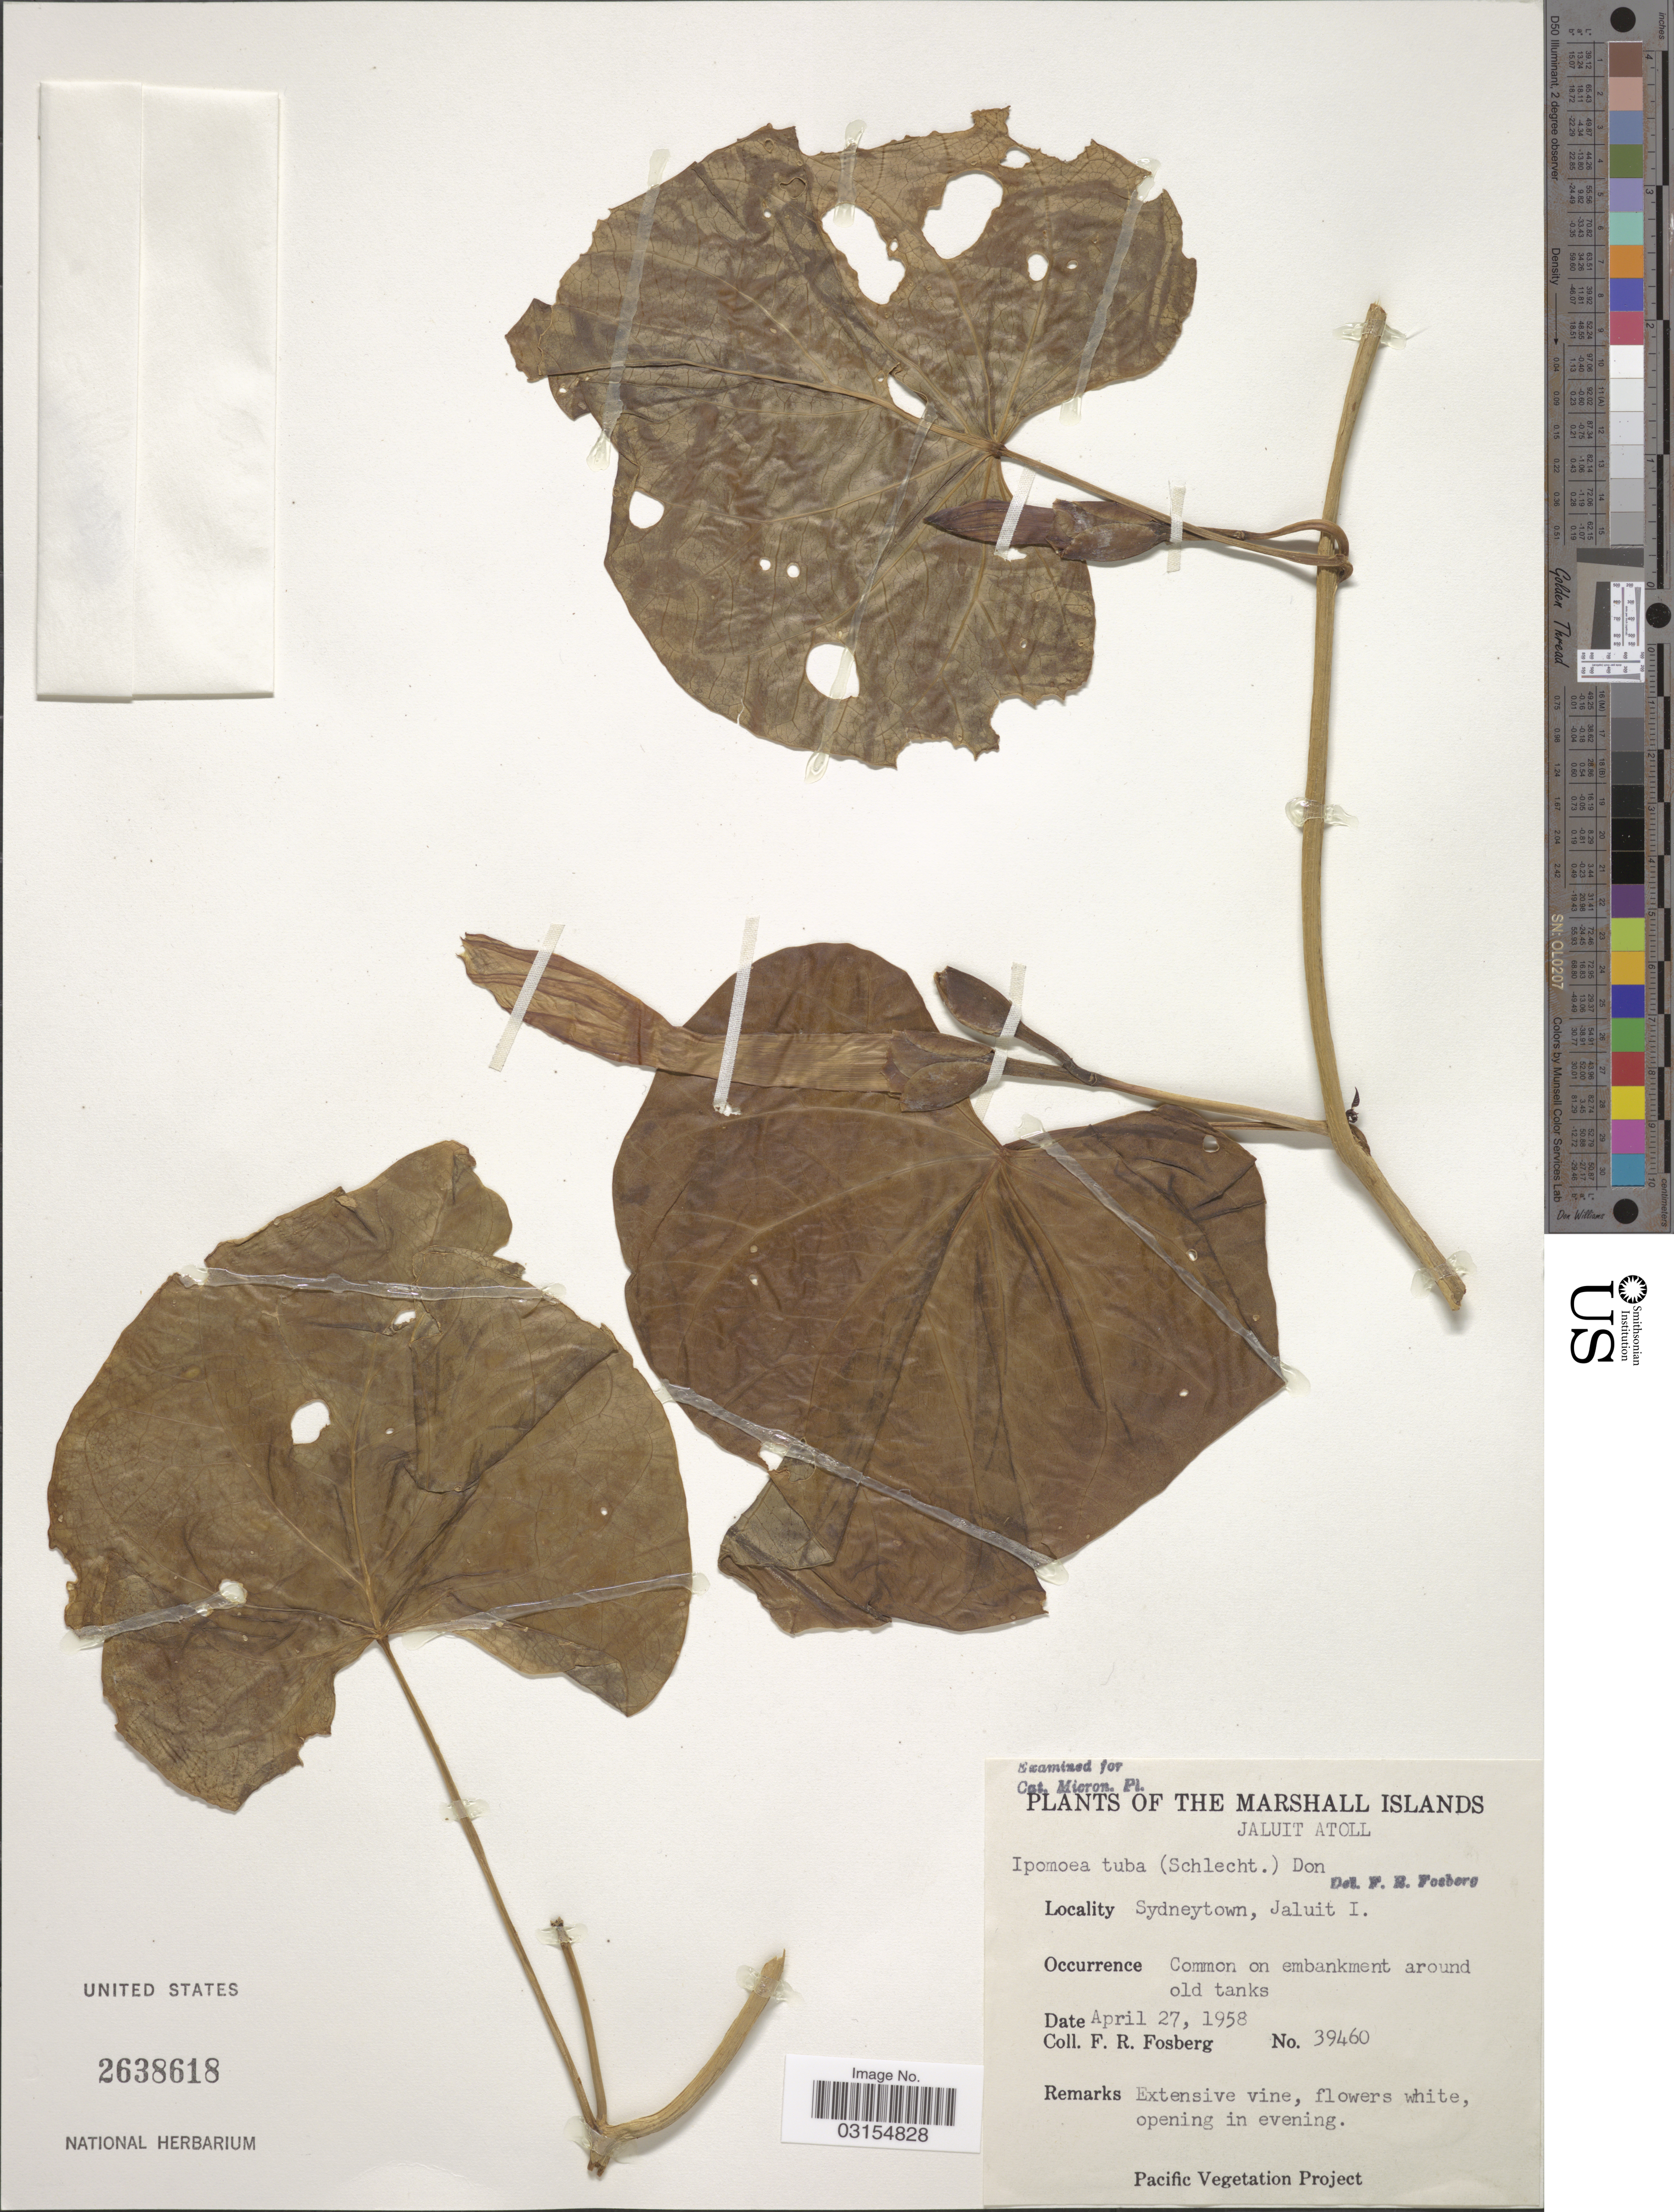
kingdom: Plantae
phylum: Tracheophyta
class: Magnoliopsida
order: Solanales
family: Convolvulaceae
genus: Ipomoea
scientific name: Ipomoea violacea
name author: L.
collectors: F. R. Fosberg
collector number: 39460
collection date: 1958-04-27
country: Marshall Islands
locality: Jaluit Atoll, Sydneytown, Jaluit I.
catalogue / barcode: US 2638618